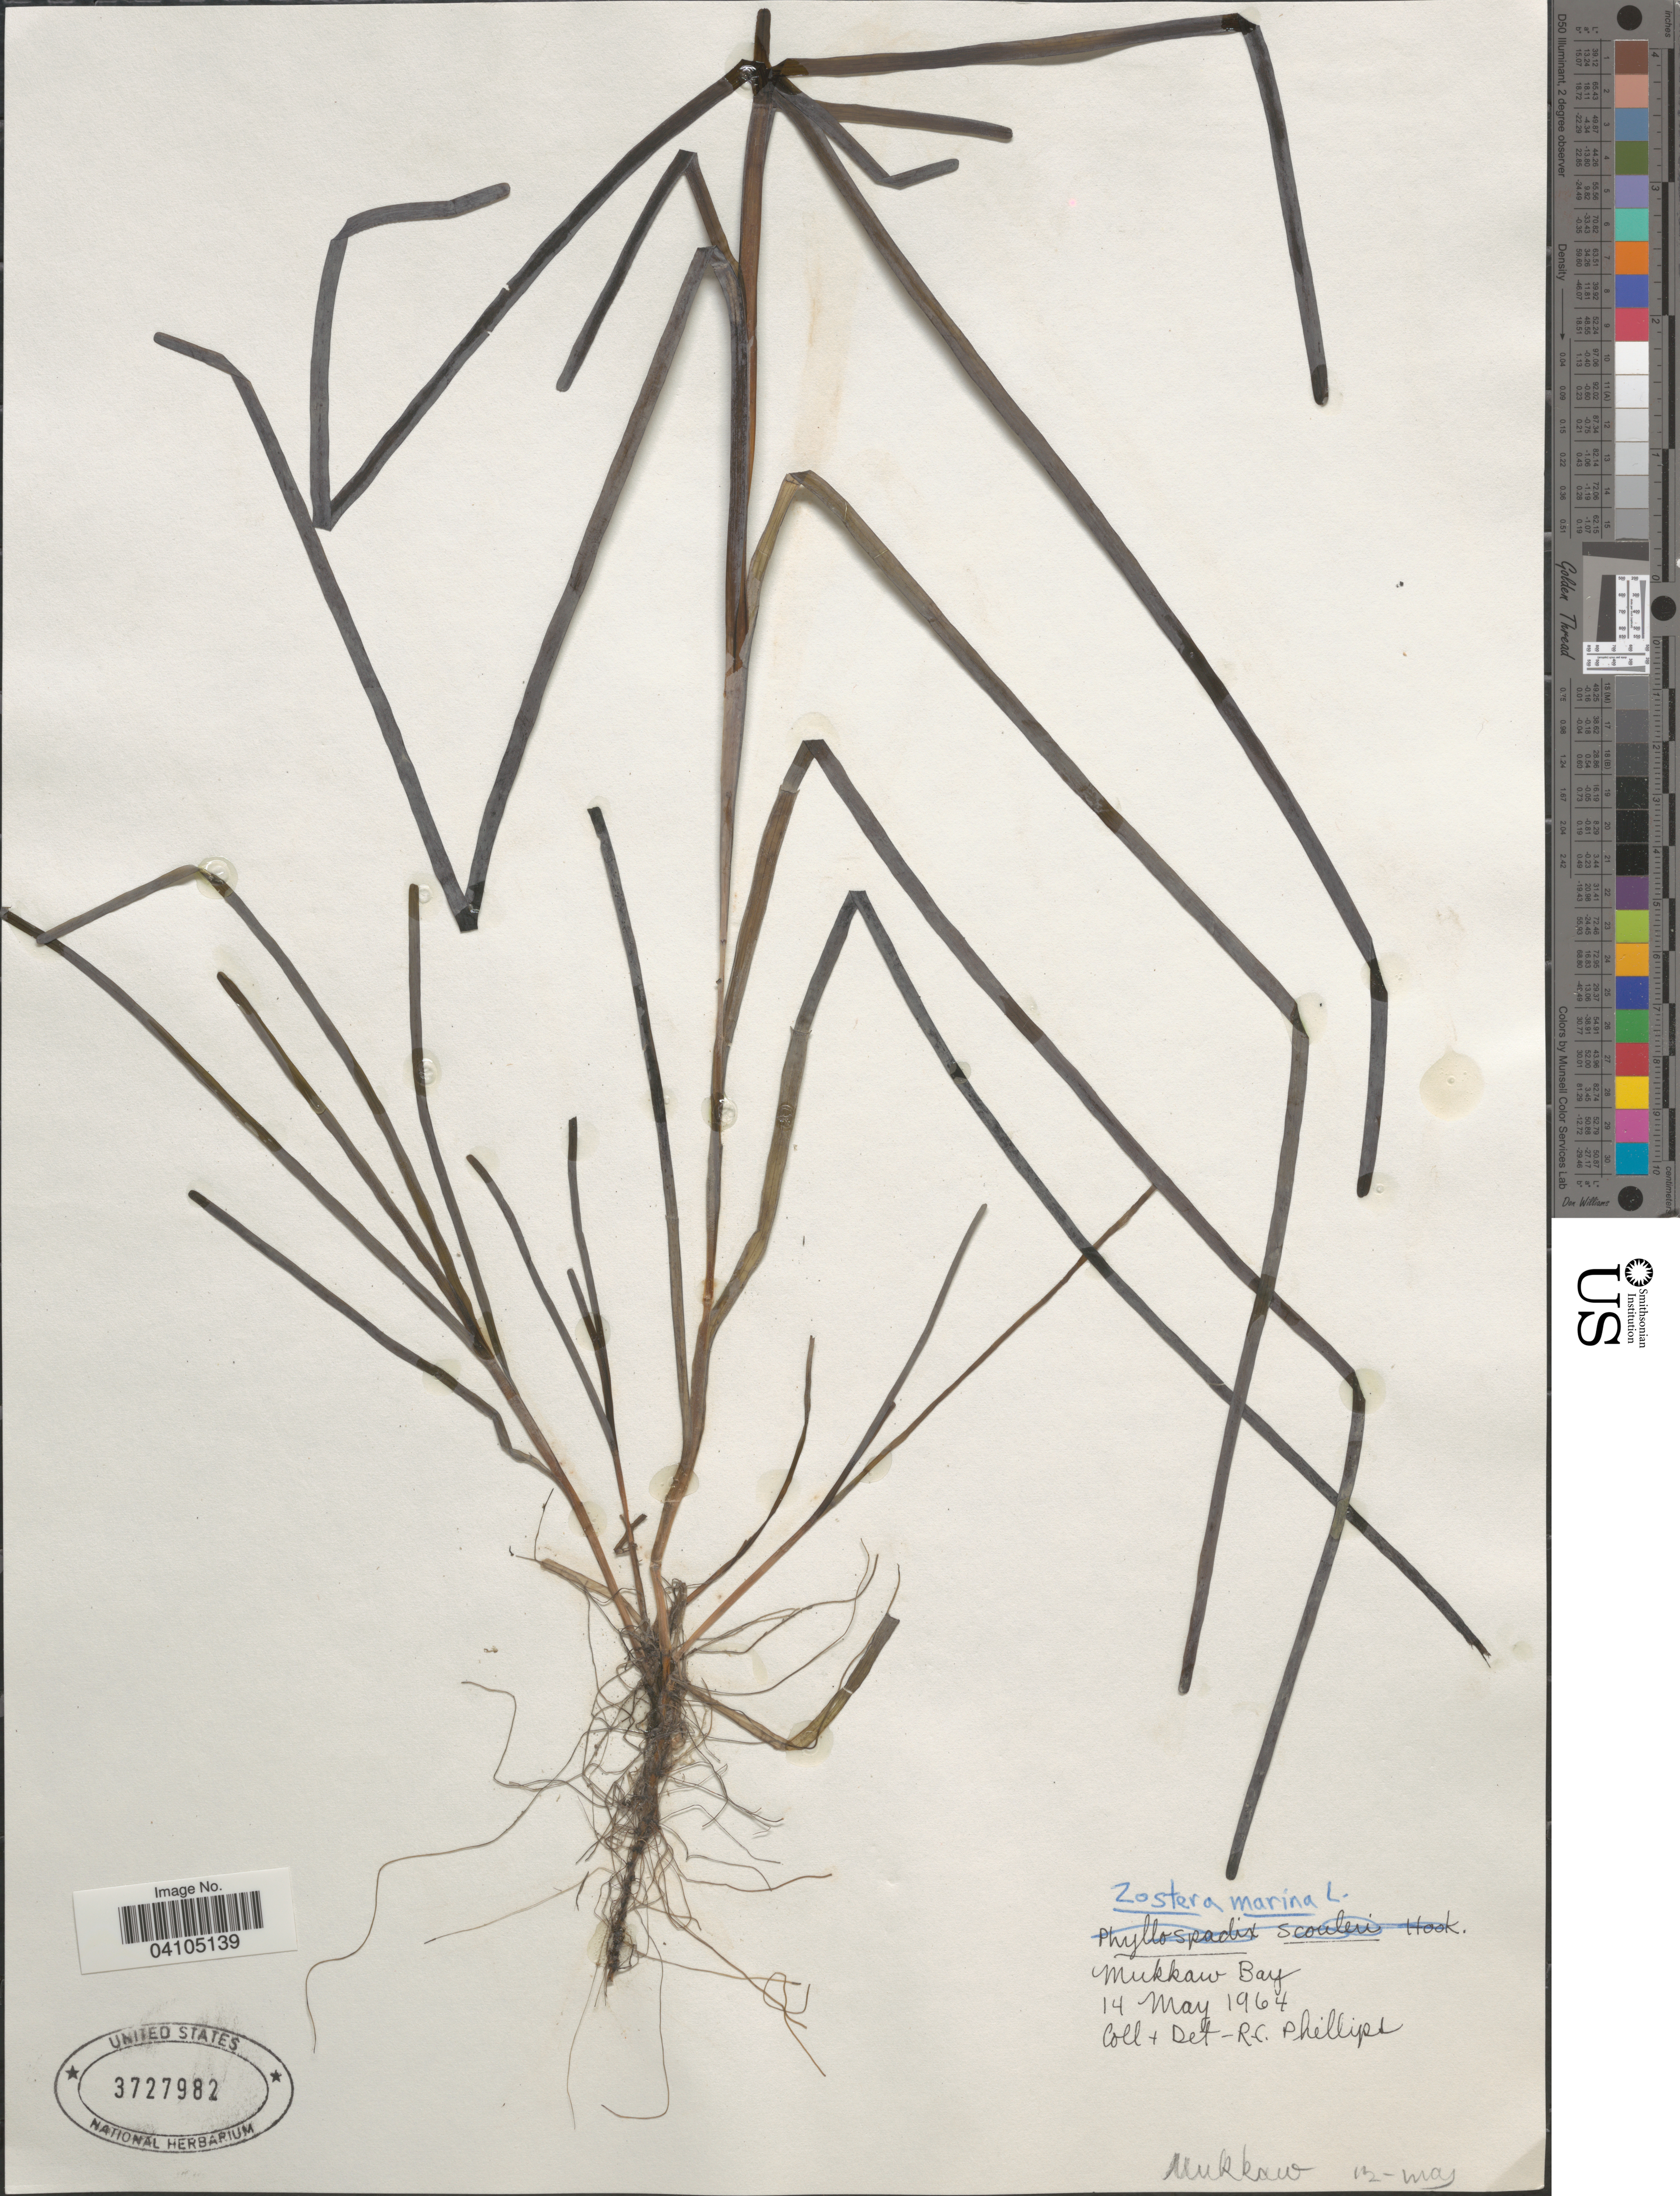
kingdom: Plantae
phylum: Tracheophyta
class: Liliopsida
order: Alismatales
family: Zosteraceae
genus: Zostera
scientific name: Zostera marina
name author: L.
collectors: R. C. Phillips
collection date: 1964-05-14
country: United States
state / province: Washington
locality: Mukkaw Bay.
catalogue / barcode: US 3727982